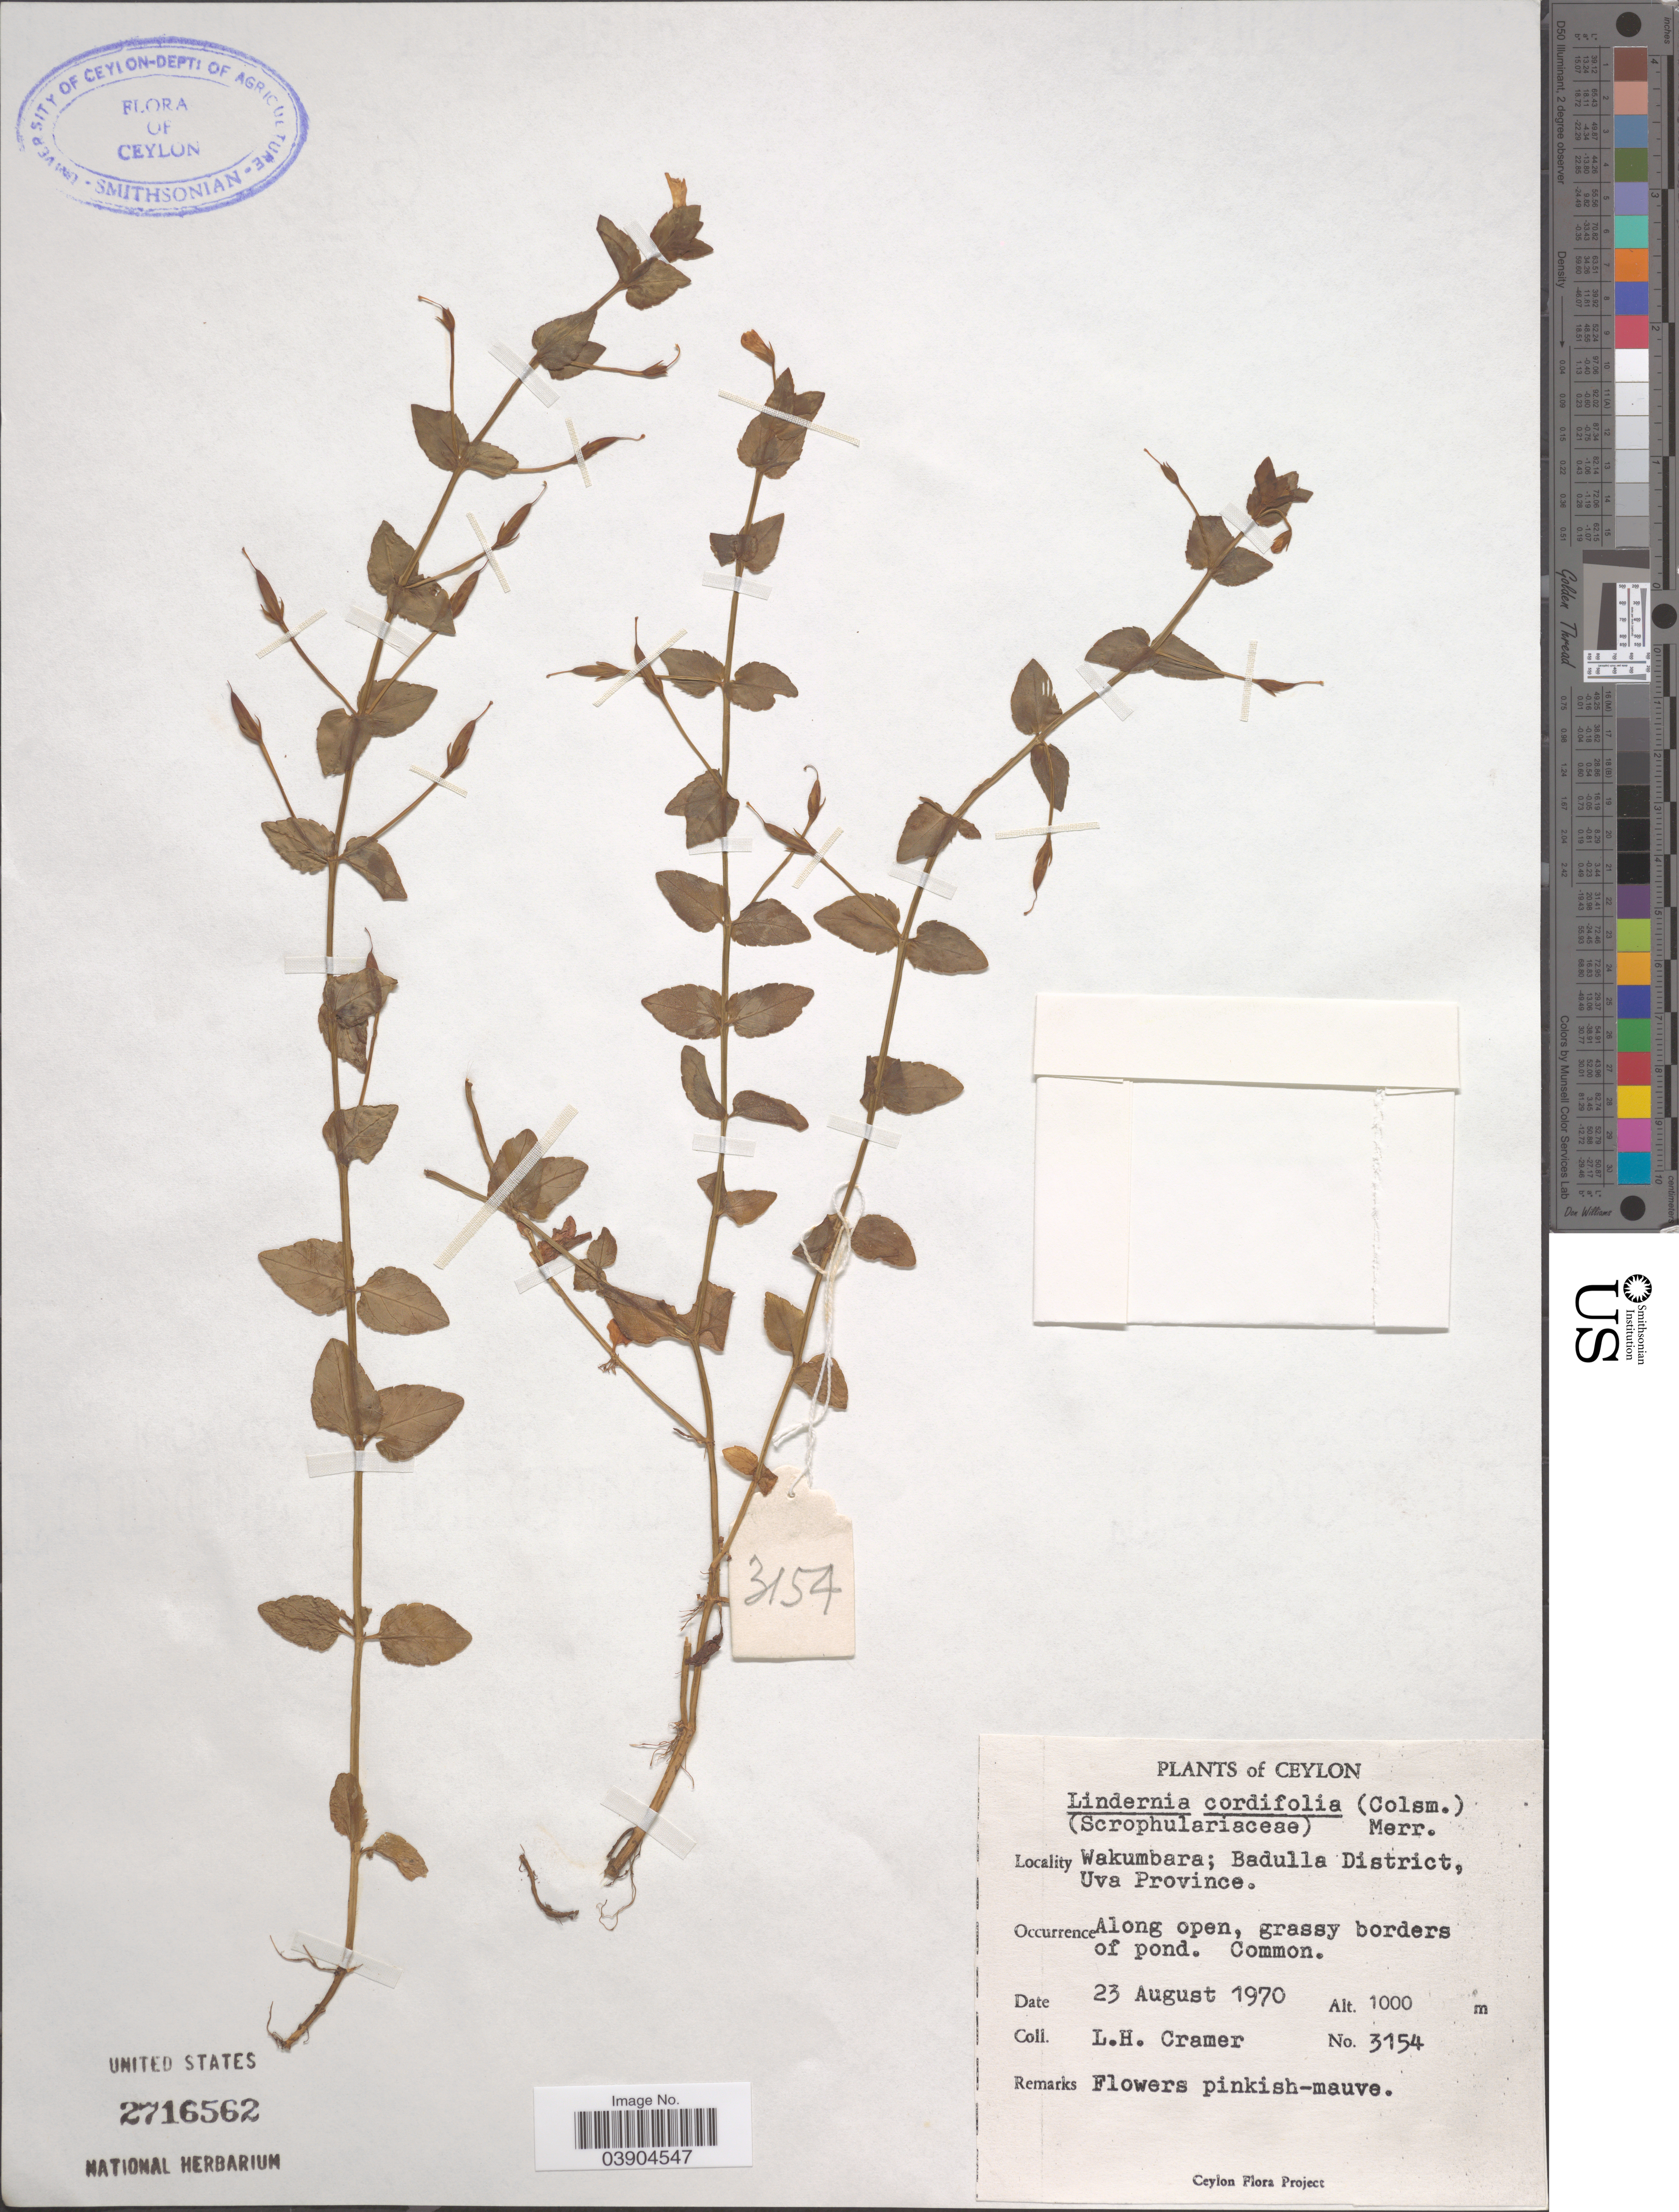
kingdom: Plantae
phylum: Tracheophyta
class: Magnoliopsida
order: Lamiales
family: Linderniaceae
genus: Lindernia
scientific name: Lindernia cordifolia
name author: (Colsm.) Merr.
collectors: L. H. Cramer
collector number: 3154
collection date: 1970-08-23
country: Sri Lanka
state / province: Uva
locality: Ceylon. Wakumbara; Badulla District.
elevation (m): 1000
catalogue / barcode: US 2716562